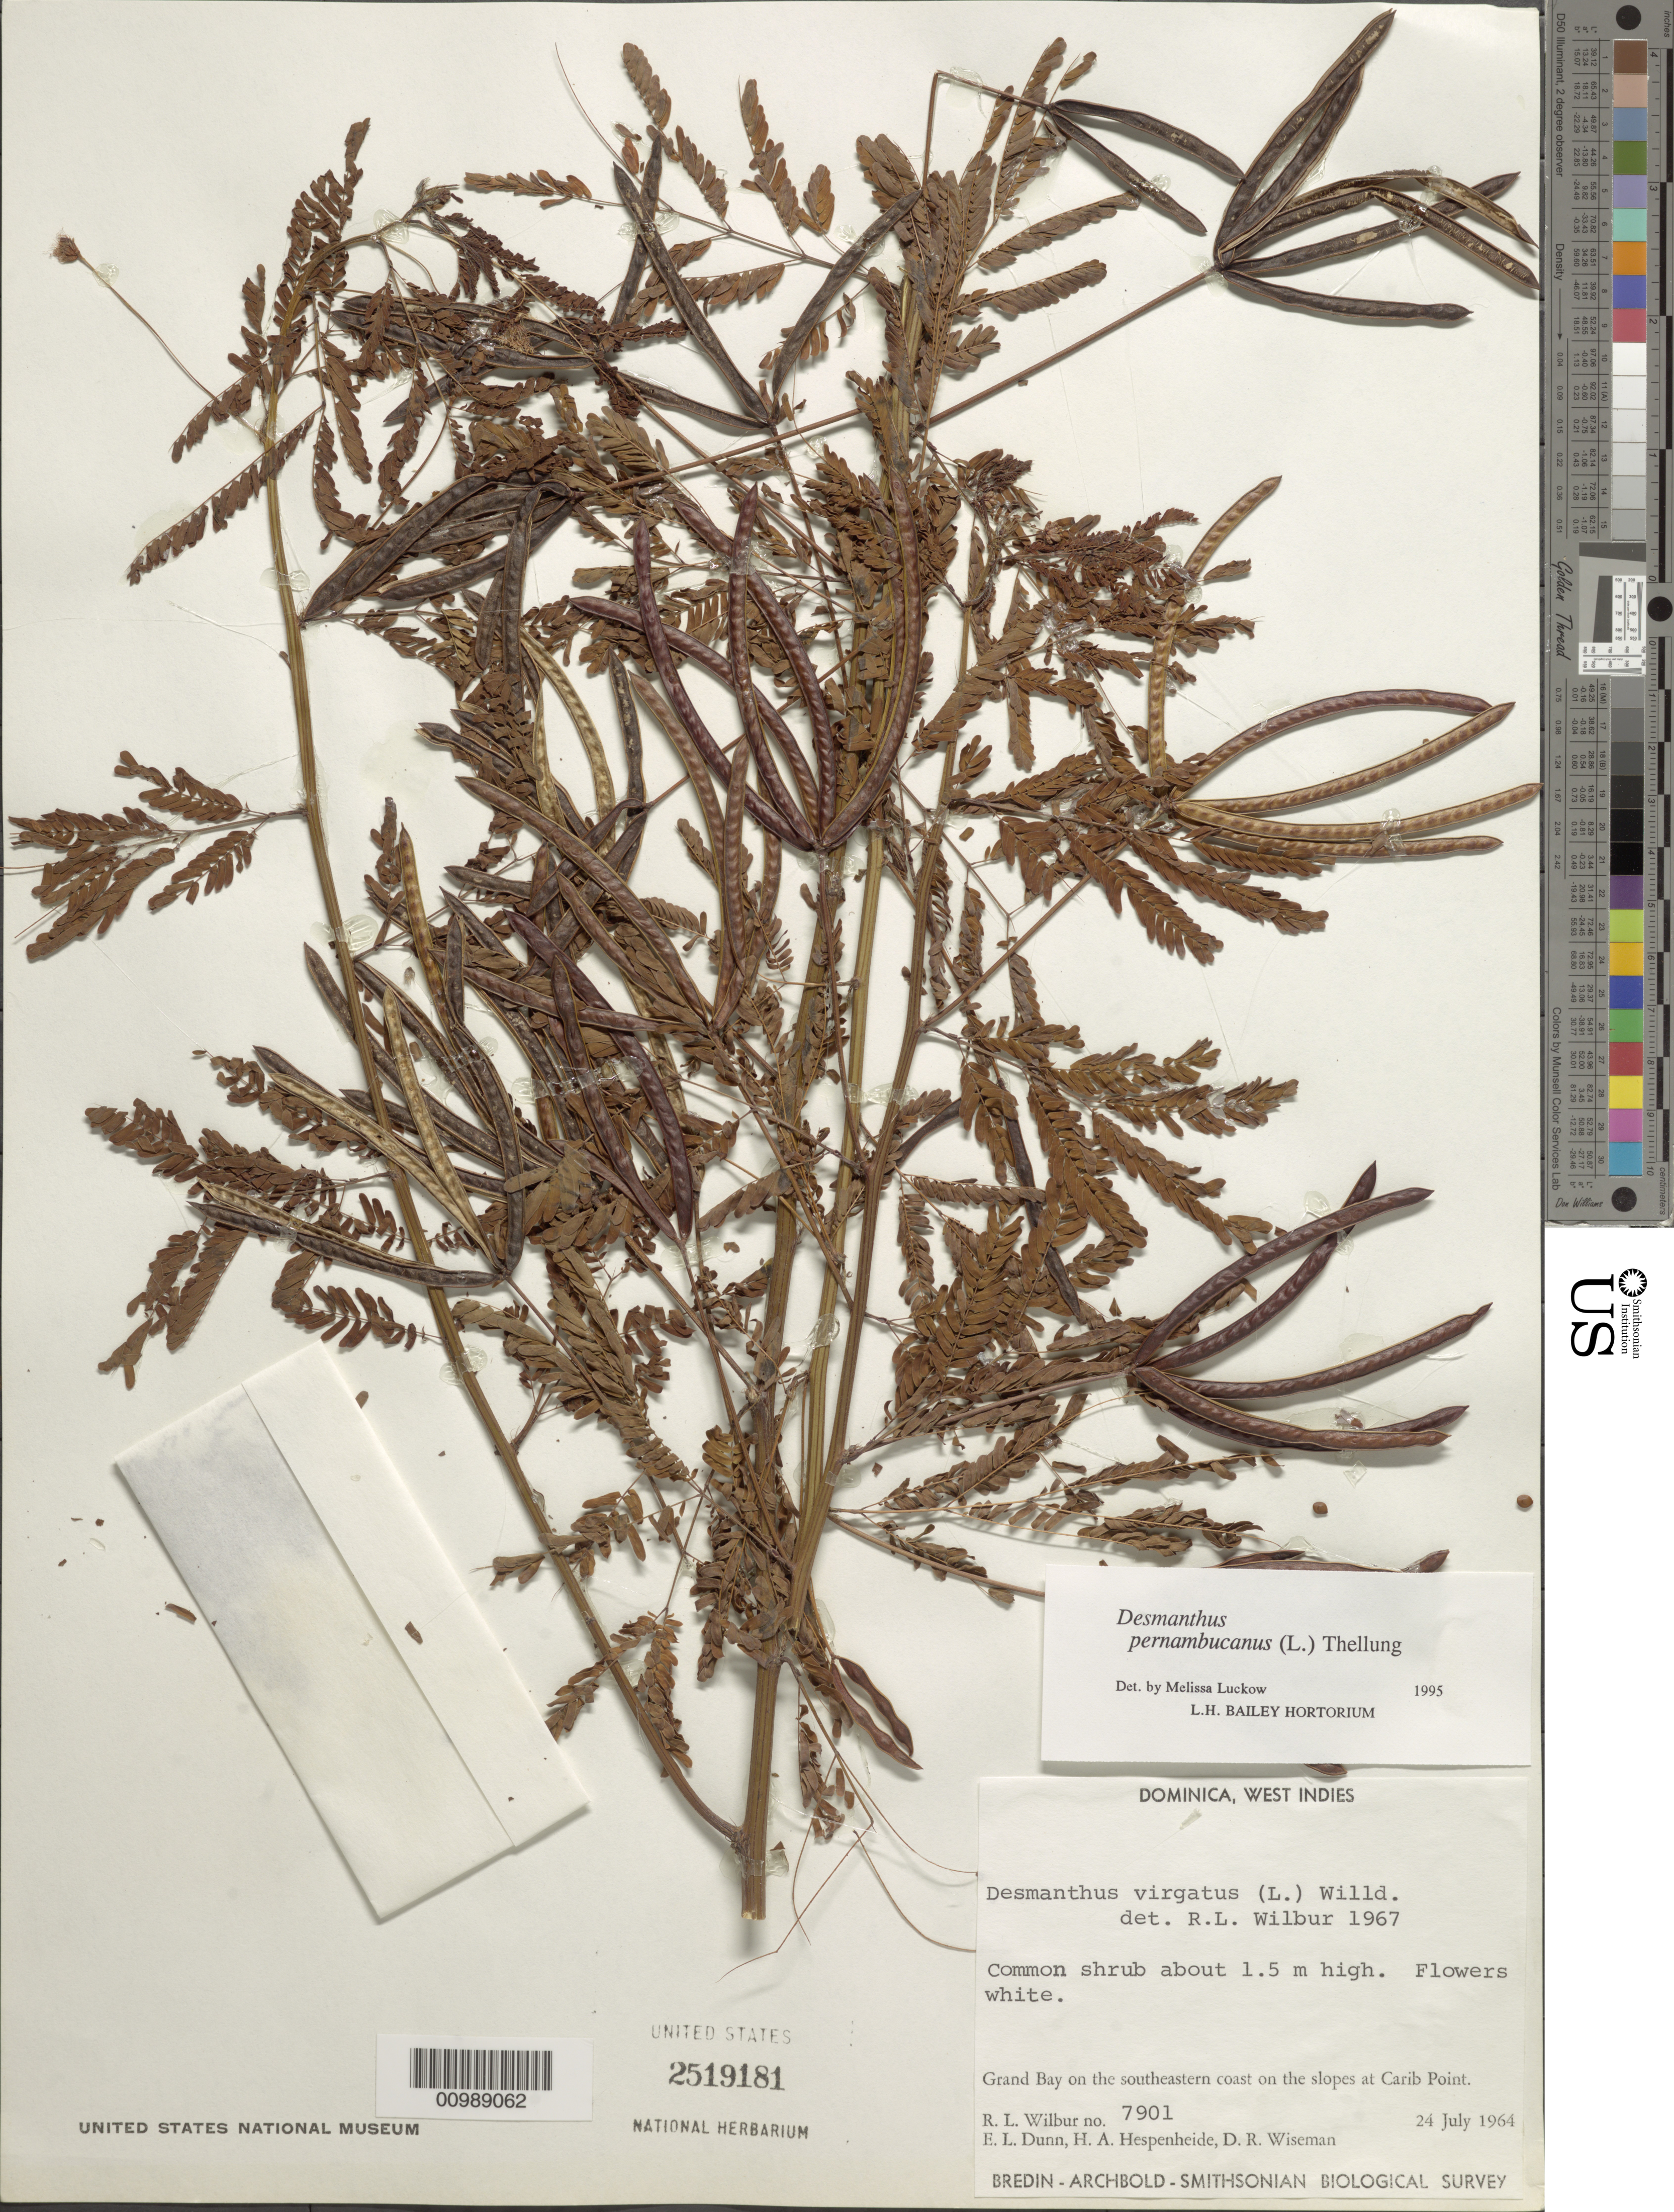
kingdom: Plantae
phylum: Tracheophyta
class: Magnoliopsida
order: Fabales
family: Fabaceae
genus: Desmanthus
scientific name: Desmanthus pernambucanus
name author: (L.) Thell.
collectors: R. L. Wilbur, E. Dunn, H. A. Hespenheide & D. R. Wiseman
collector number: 7901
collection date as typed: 24 Jul 1964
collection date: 1964-07-24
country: Dominica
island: Dominica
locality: Grand Bay on the SE coast on the slopes at Carib Point.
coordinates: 0 N, 0 E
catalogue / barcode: US 2519181